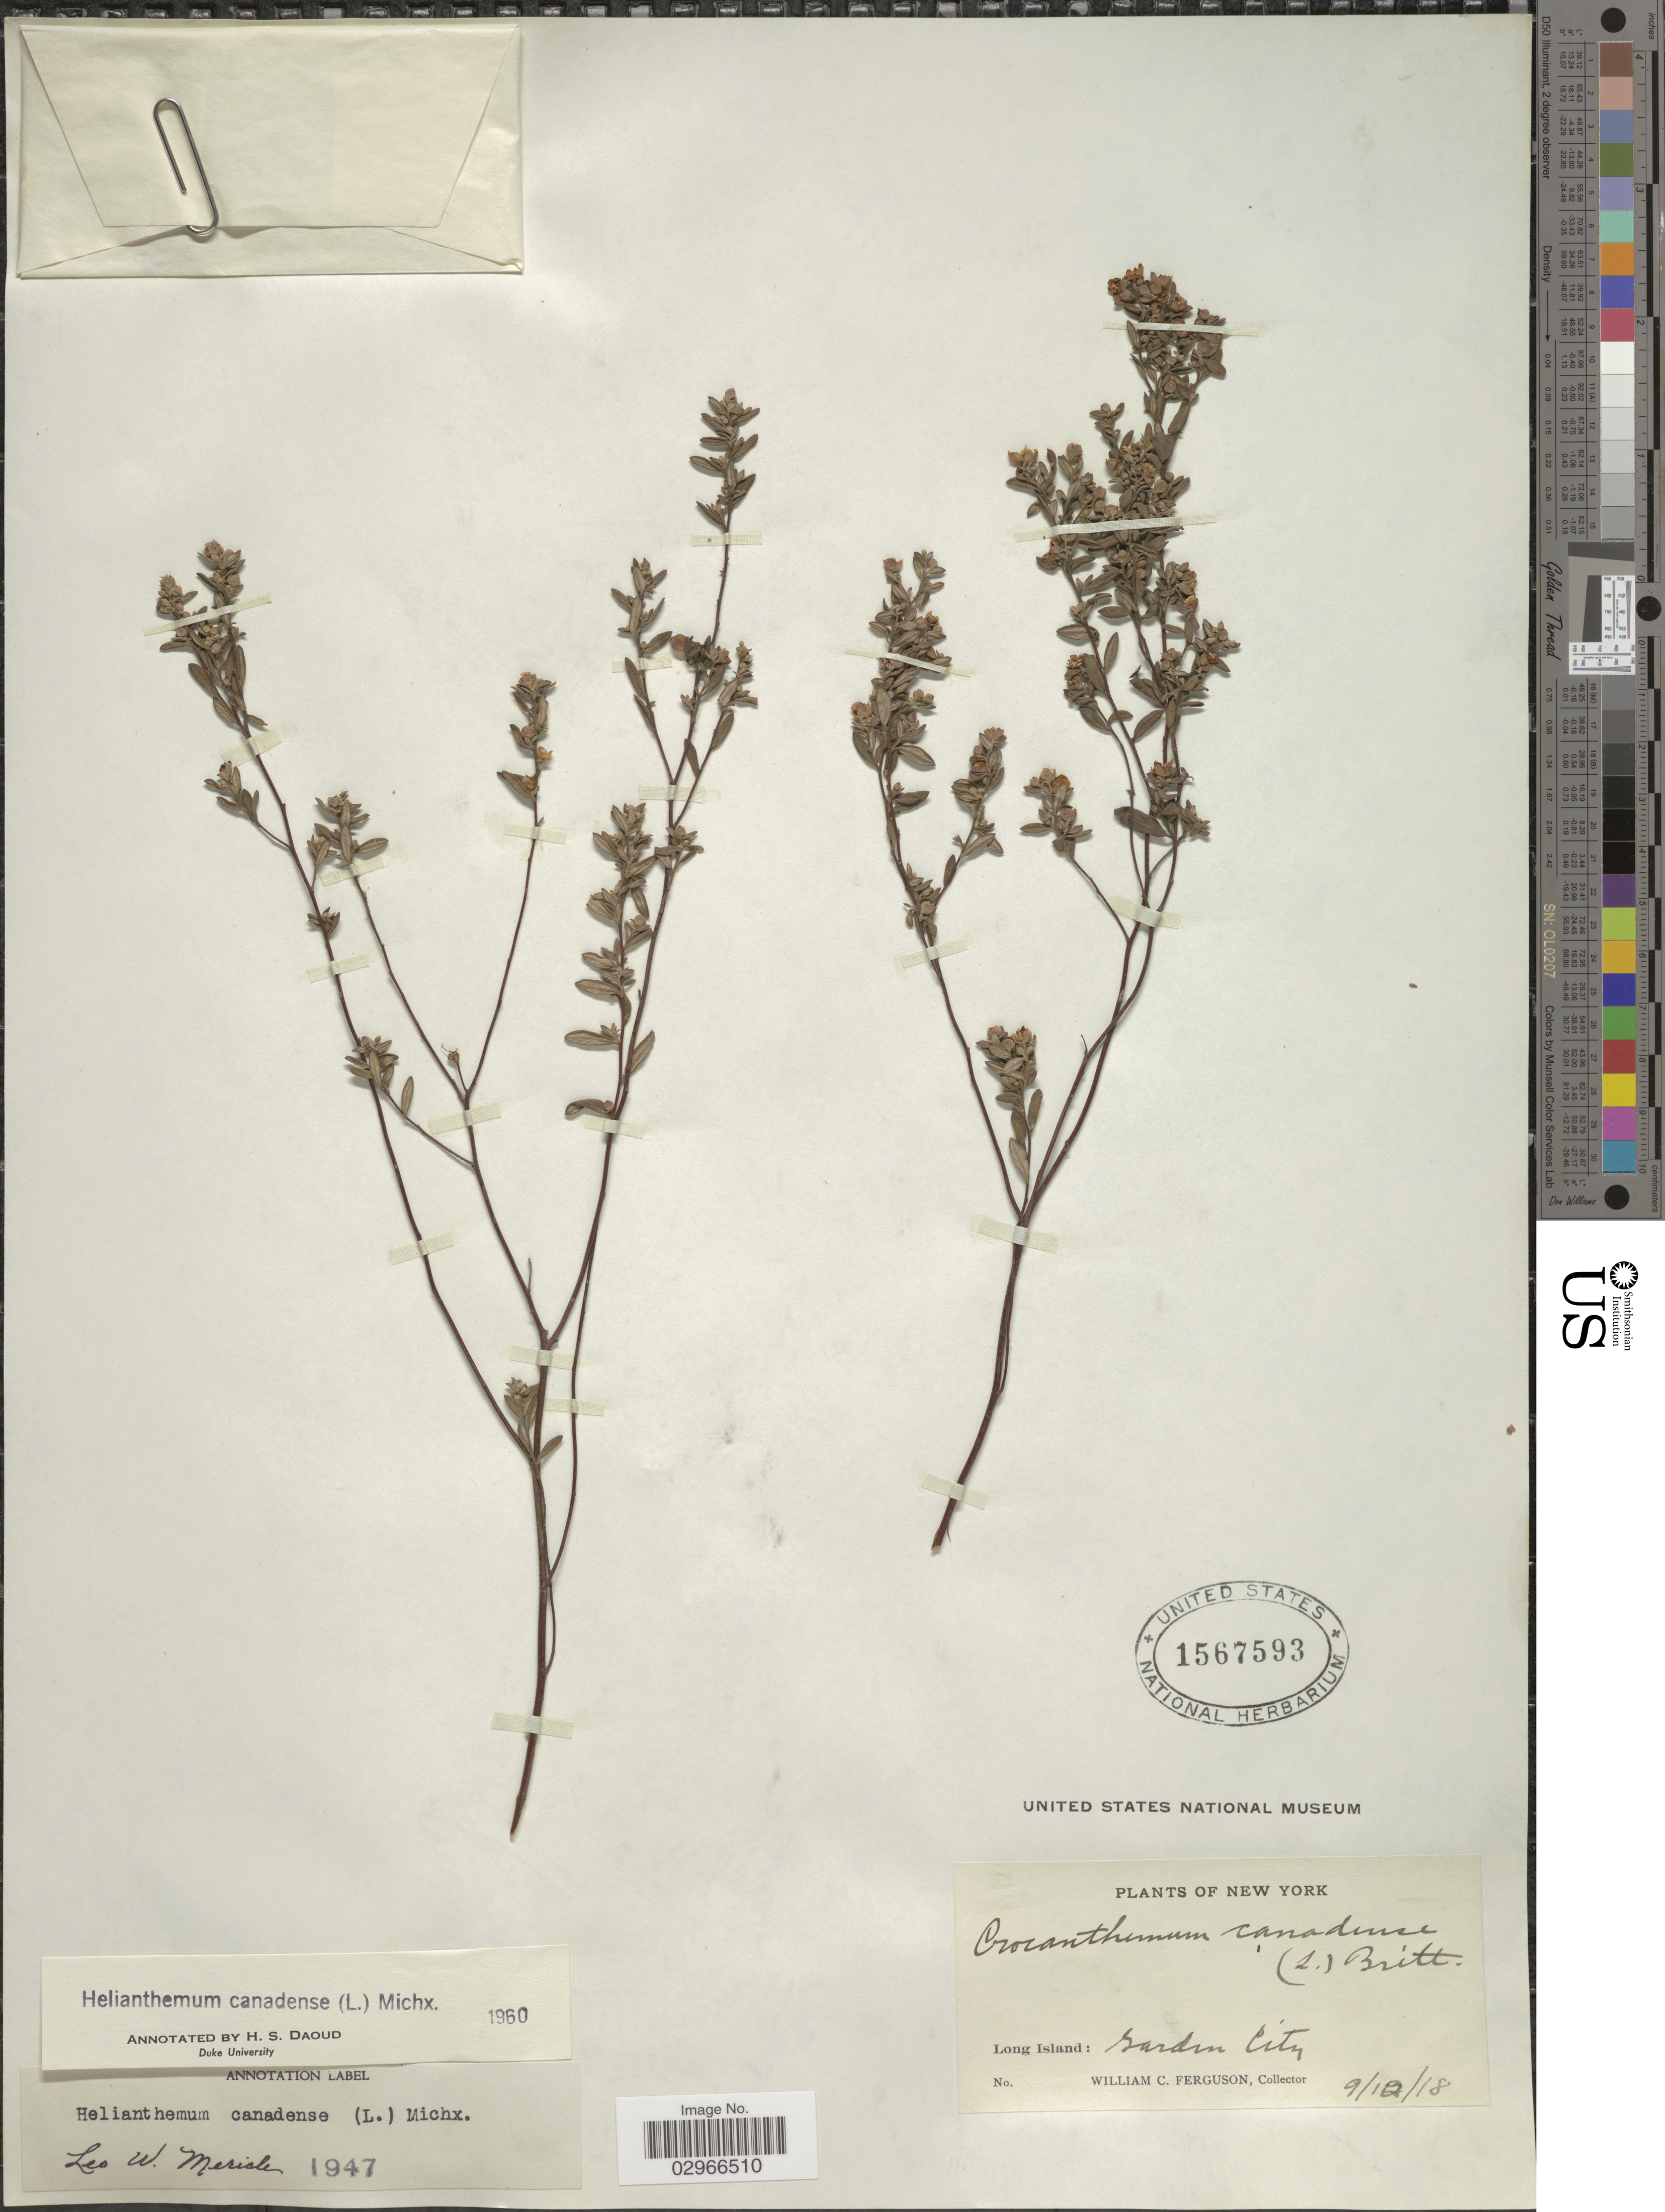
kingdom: Plantae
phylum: Tracheophyta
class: Magnoliopsida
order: Malvales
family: Cistaceae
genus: Helianthemum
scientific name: Helianthemum canadense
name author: (L.) Michx.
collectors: W. Ferguson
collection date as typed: Transcribed d/m/y: 12/9/18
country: United States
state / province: New York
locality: Long Island: Garden City.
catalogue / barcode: US 1567593